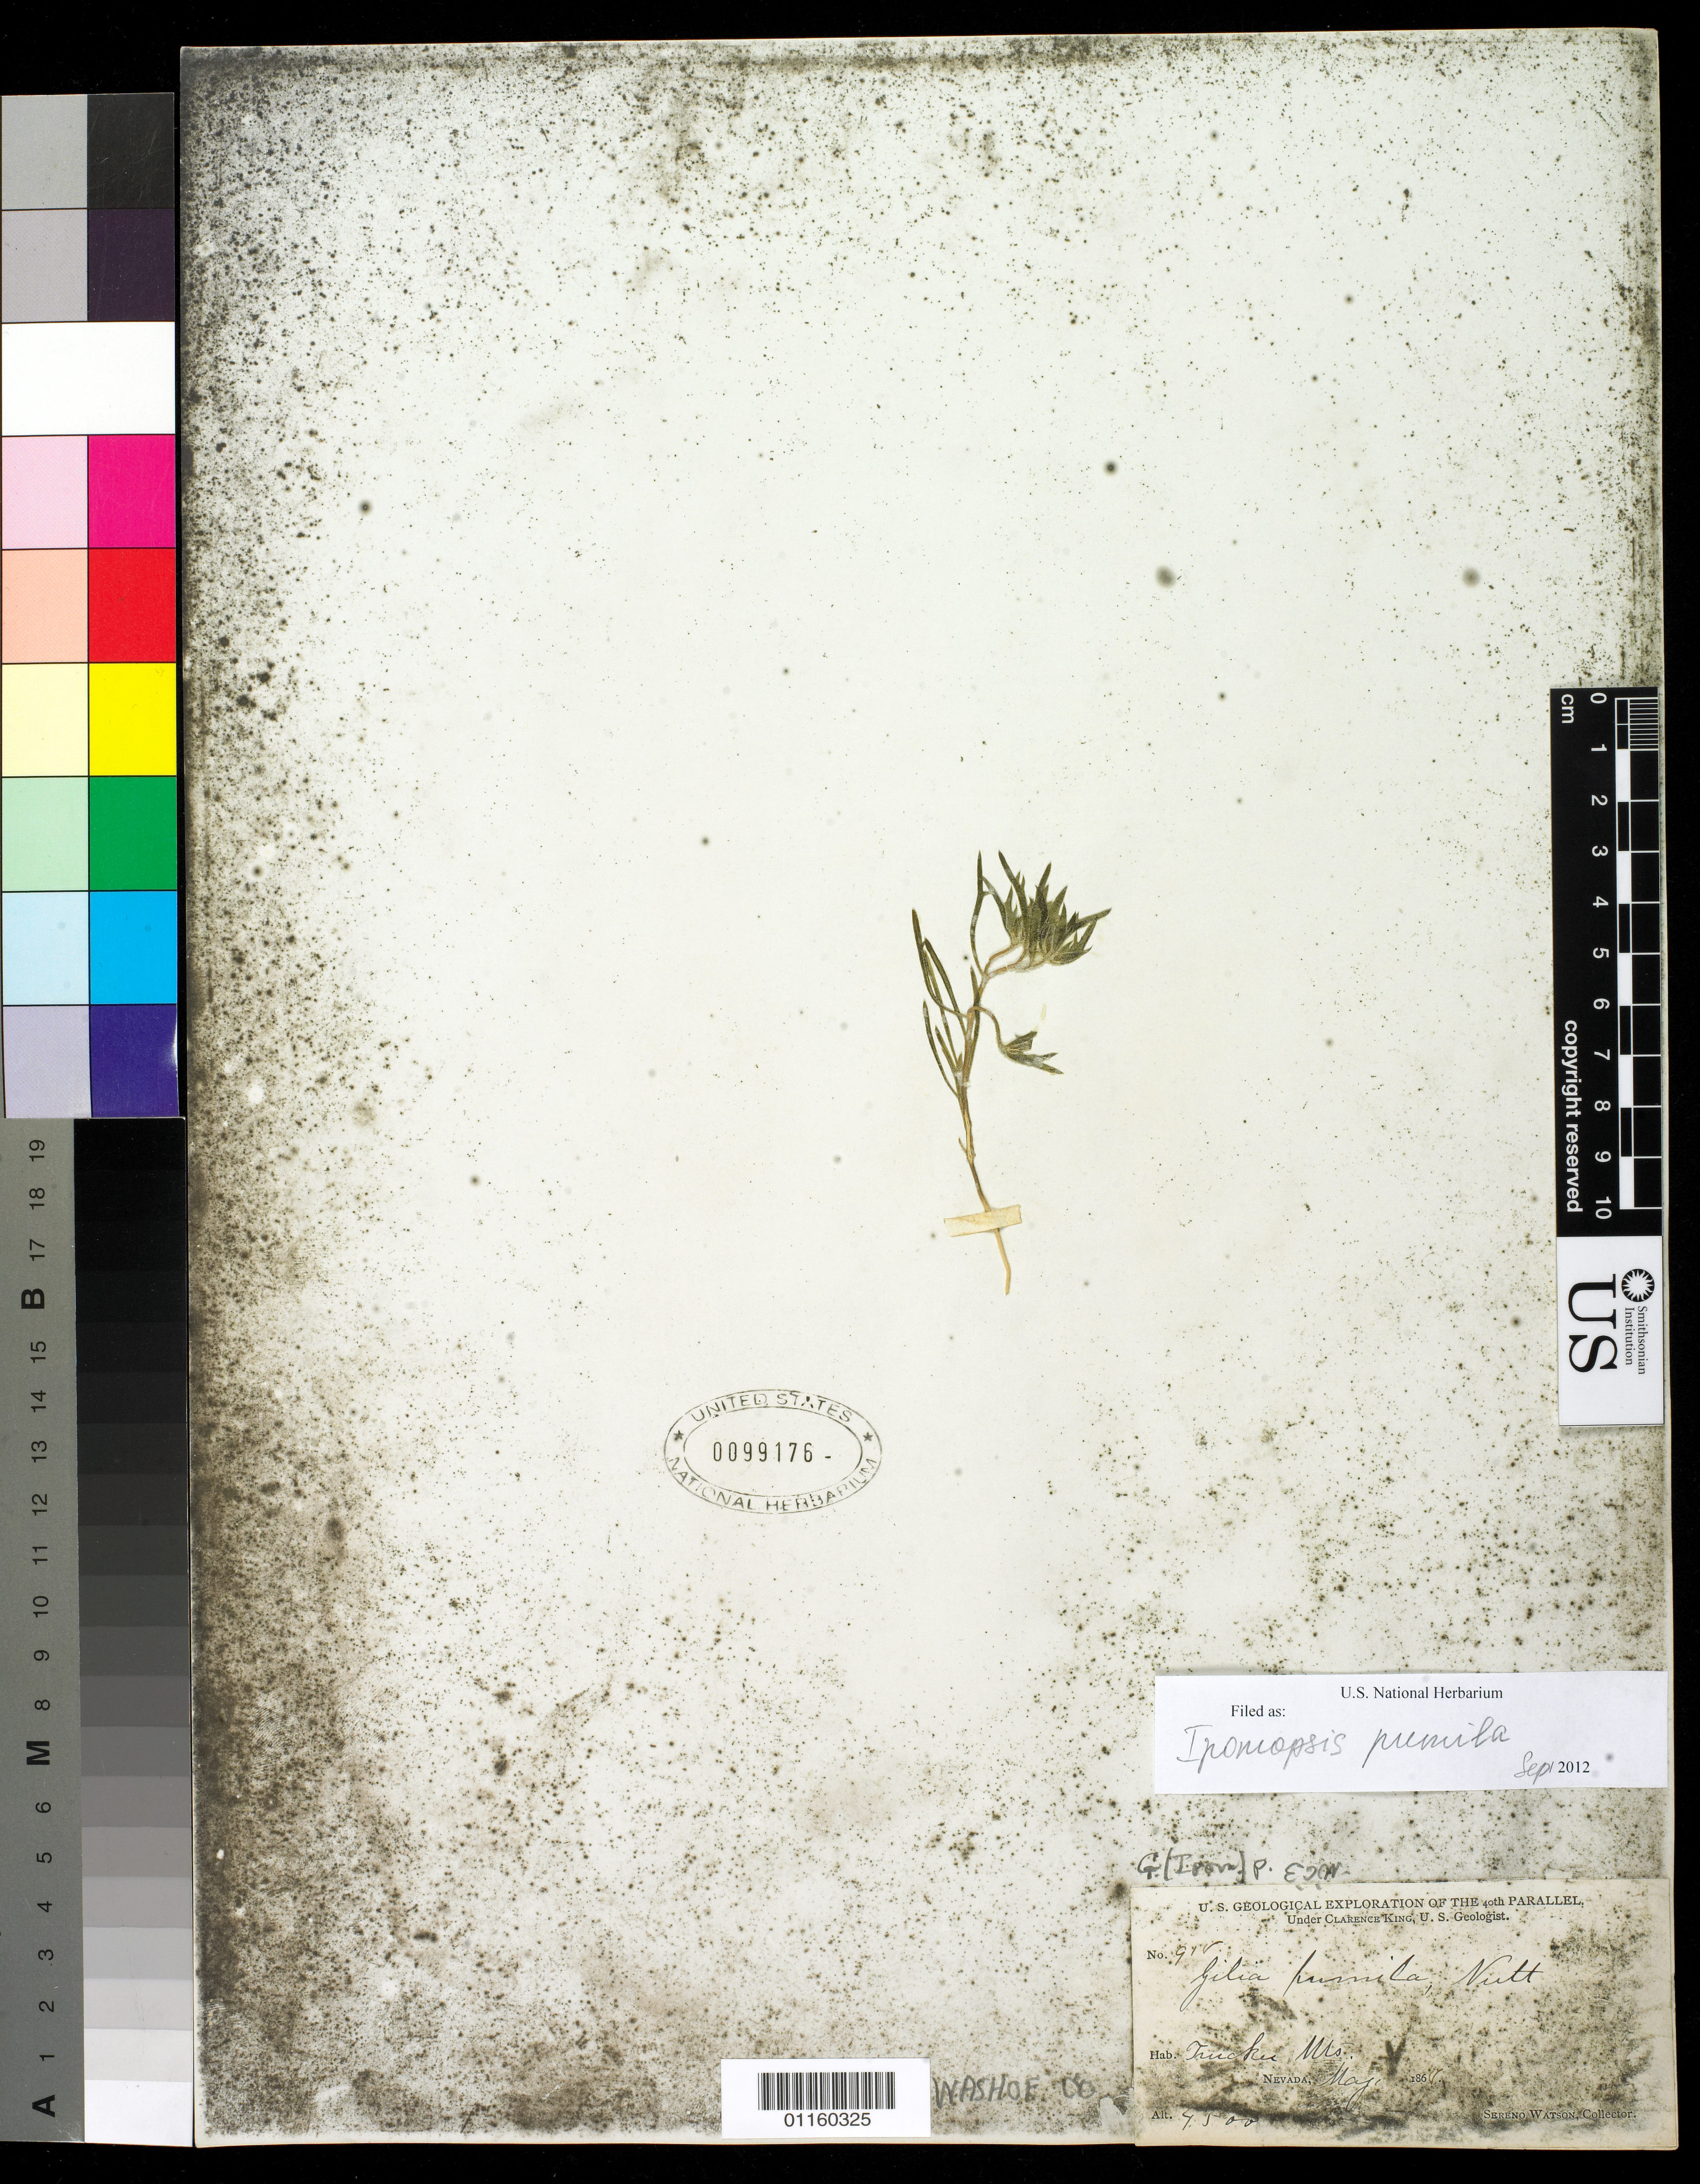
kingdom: Plantae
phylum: Tracheophyta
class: Magnoliopsida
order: Ericales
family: Polemoniaceae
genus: Ipomopsis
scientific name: Ipomopsis pumila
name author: (Nutt.) V.E. Grant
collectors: S. Watson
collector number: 918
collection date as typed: May 1868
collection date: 1868-05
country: United States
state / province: Nevada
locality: Truckee Mts.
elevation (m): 1372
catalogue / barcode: US 99176